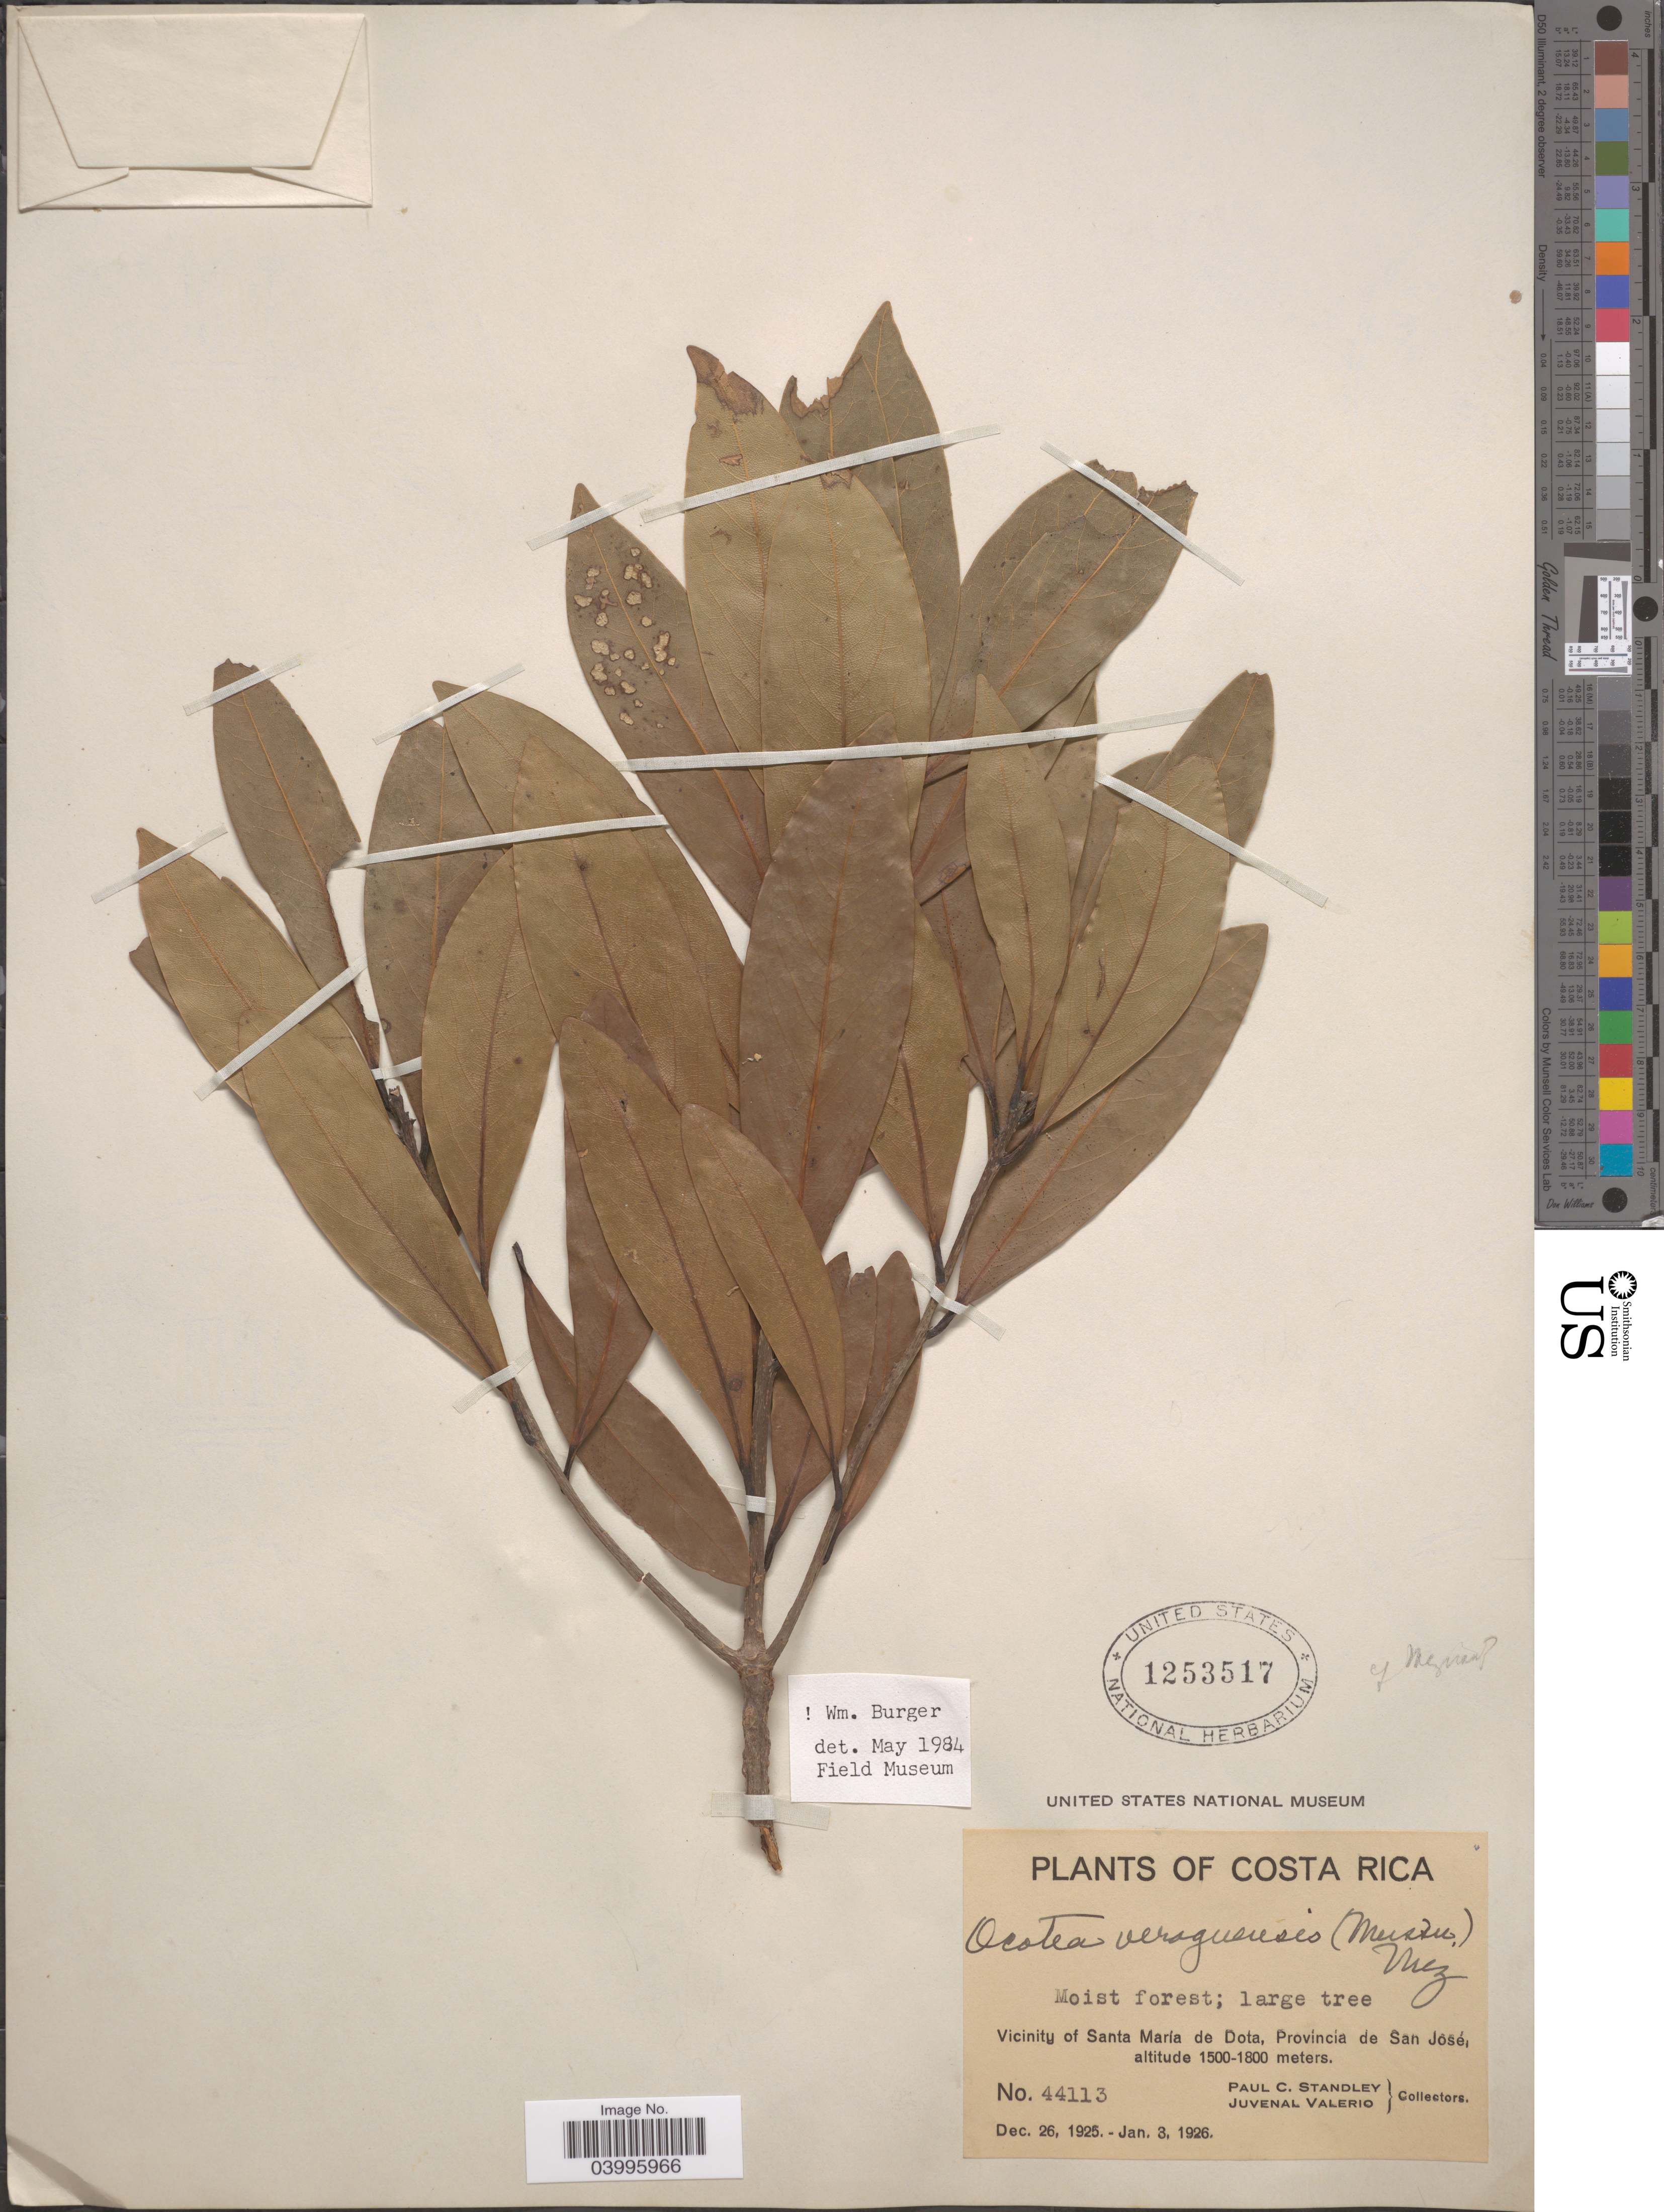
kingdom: Plantae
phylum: Tracheophyta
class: Magnoliopsida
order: Laurales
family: Lauraceae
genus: Ocotea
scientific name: Ocotea veraguensis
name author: (Meisn.) Mez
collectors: P. C. Standley & J. Valerio R.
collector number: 44113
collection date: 1925-12-26/1926-01-03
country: Costa Rica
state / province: San José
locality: Vicinity of Santa María de Dota.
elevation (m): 1500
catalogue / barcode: US 1253517